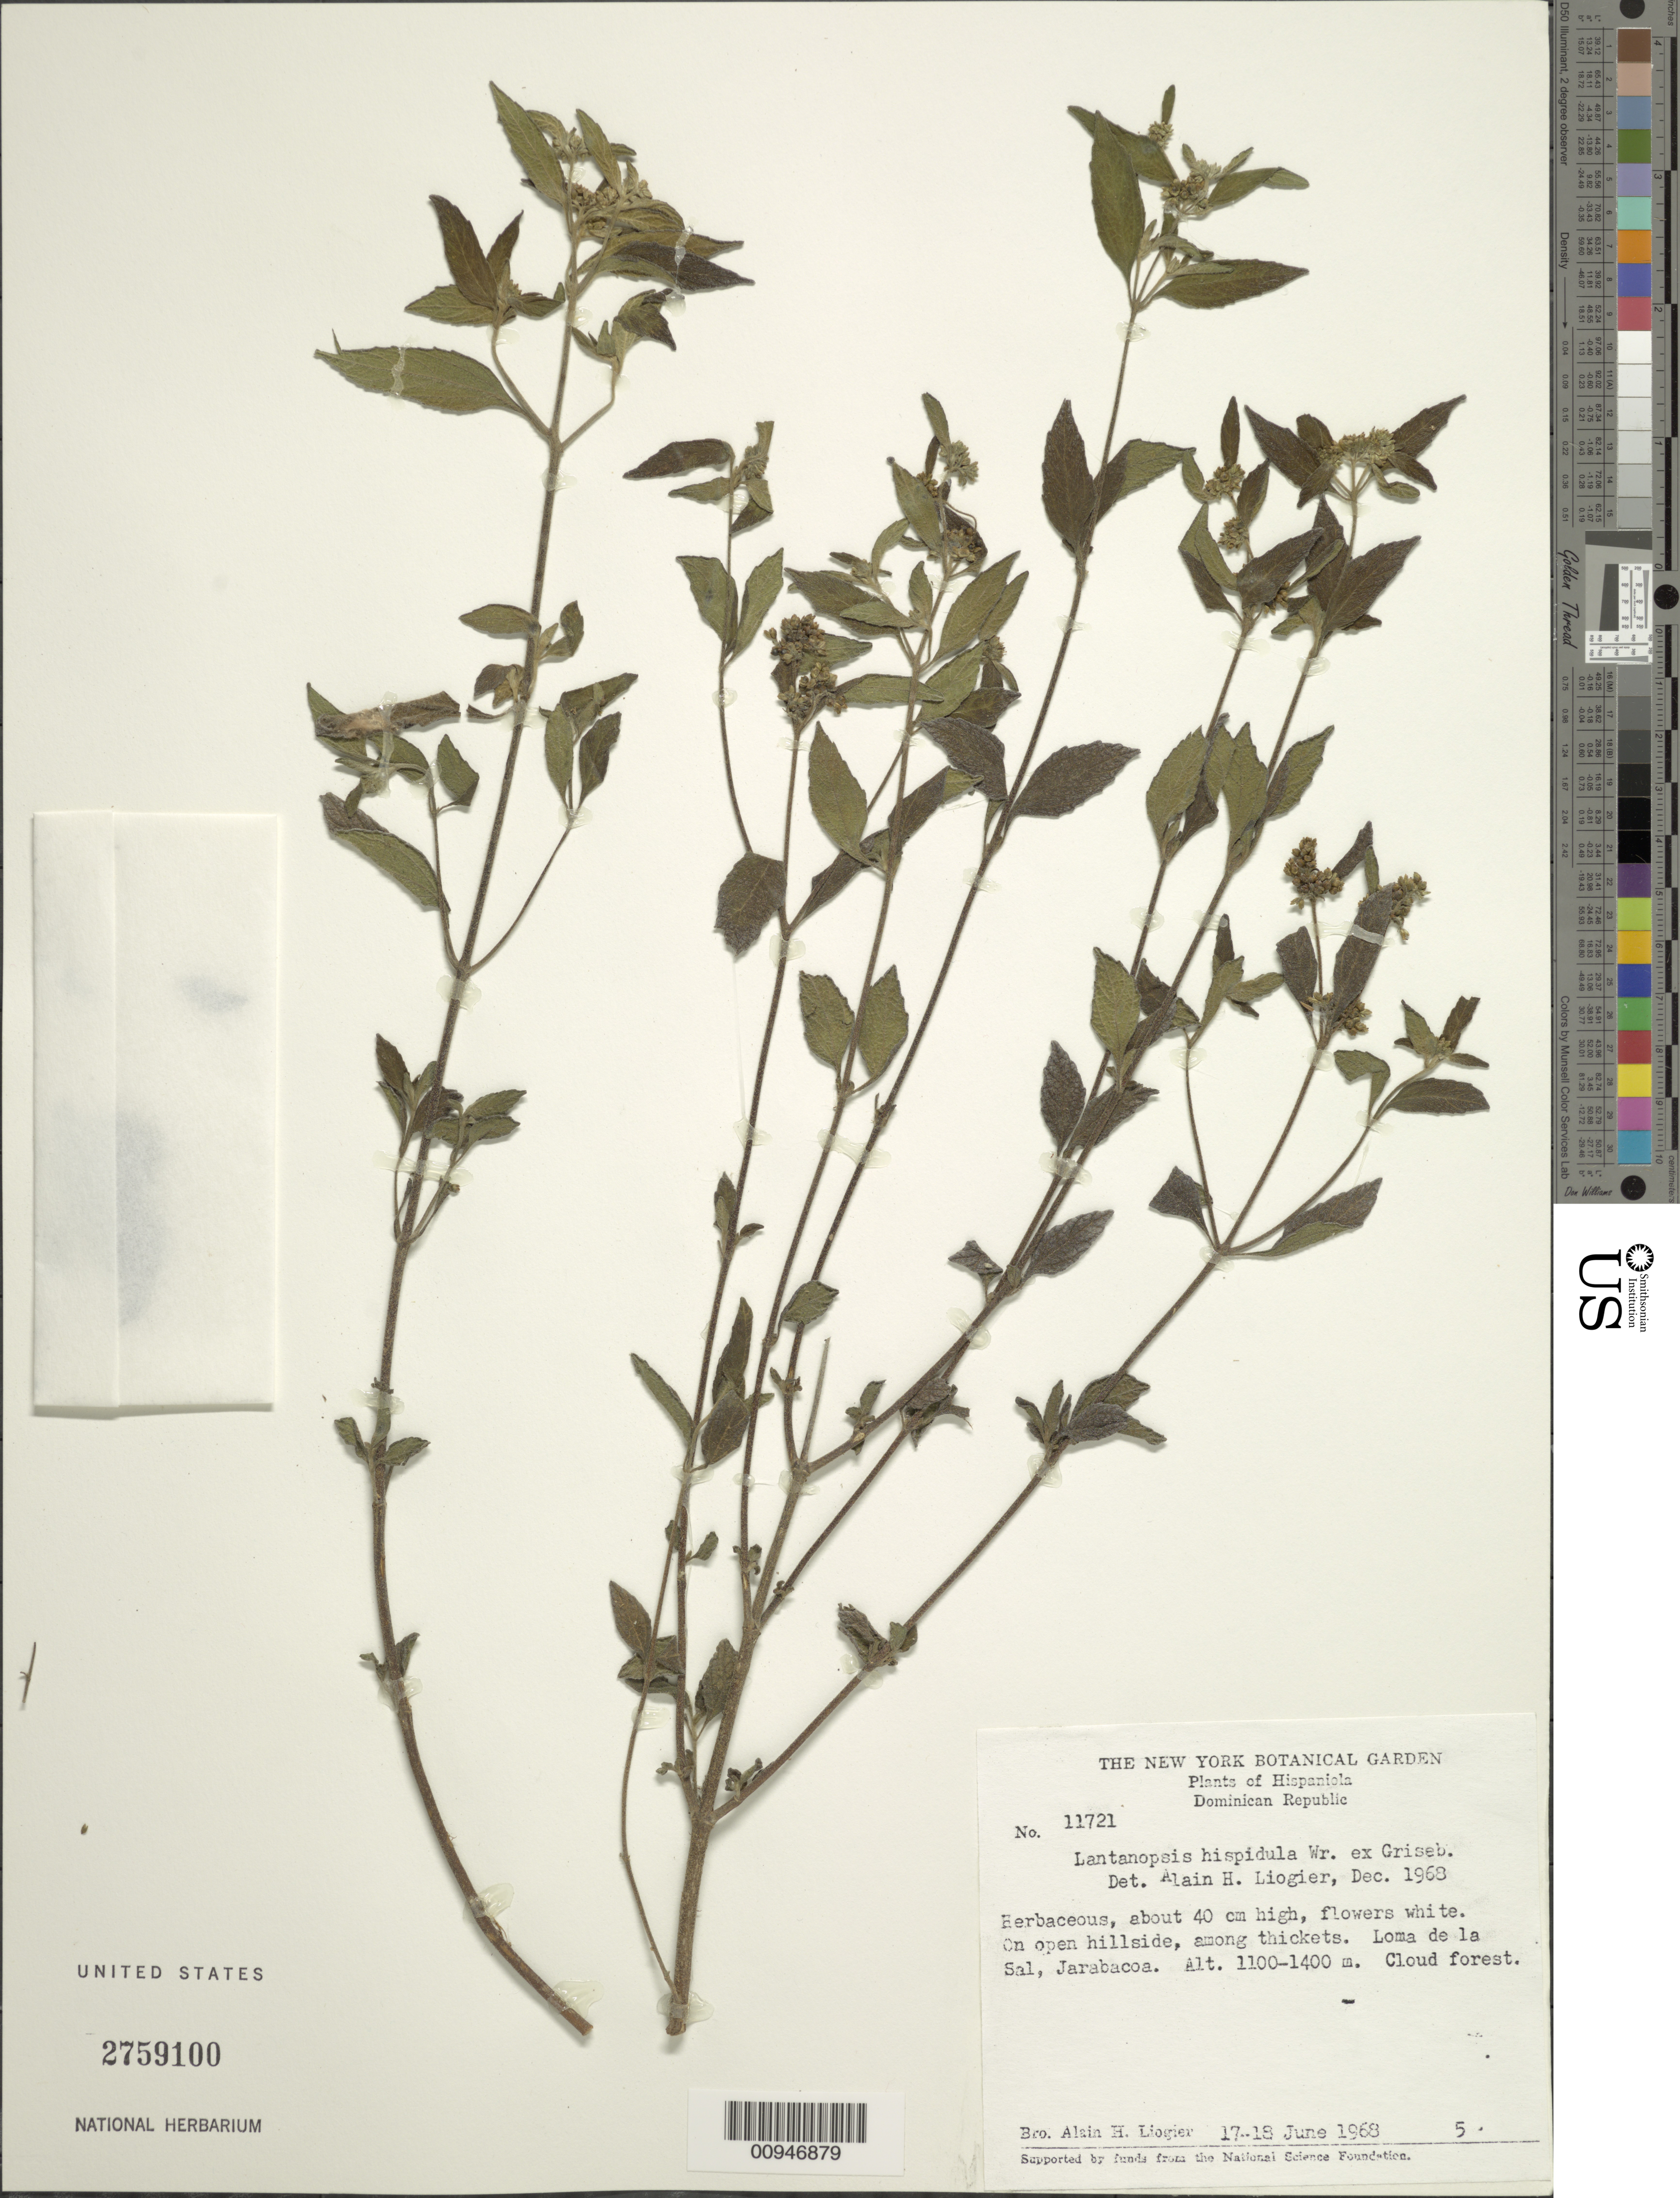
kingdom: Plantae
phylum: Tracheophyta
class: Magnoliopsida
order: Asterales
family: Asteraceae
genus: Lantanopsis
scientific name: Lantanopsis hispidula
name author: C. Wright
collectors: A. H. Liogier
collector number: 11721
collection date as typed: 17 Jun 1968 to 18 Jun 1968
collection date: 1968-06-17/1968-06-18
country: Dominican Republic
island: Hispaniola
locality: Loma de la Sal, Jarabacoa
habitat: On open hillside, among thickets in cloud forest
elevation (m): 1100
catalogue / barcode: US 2759100